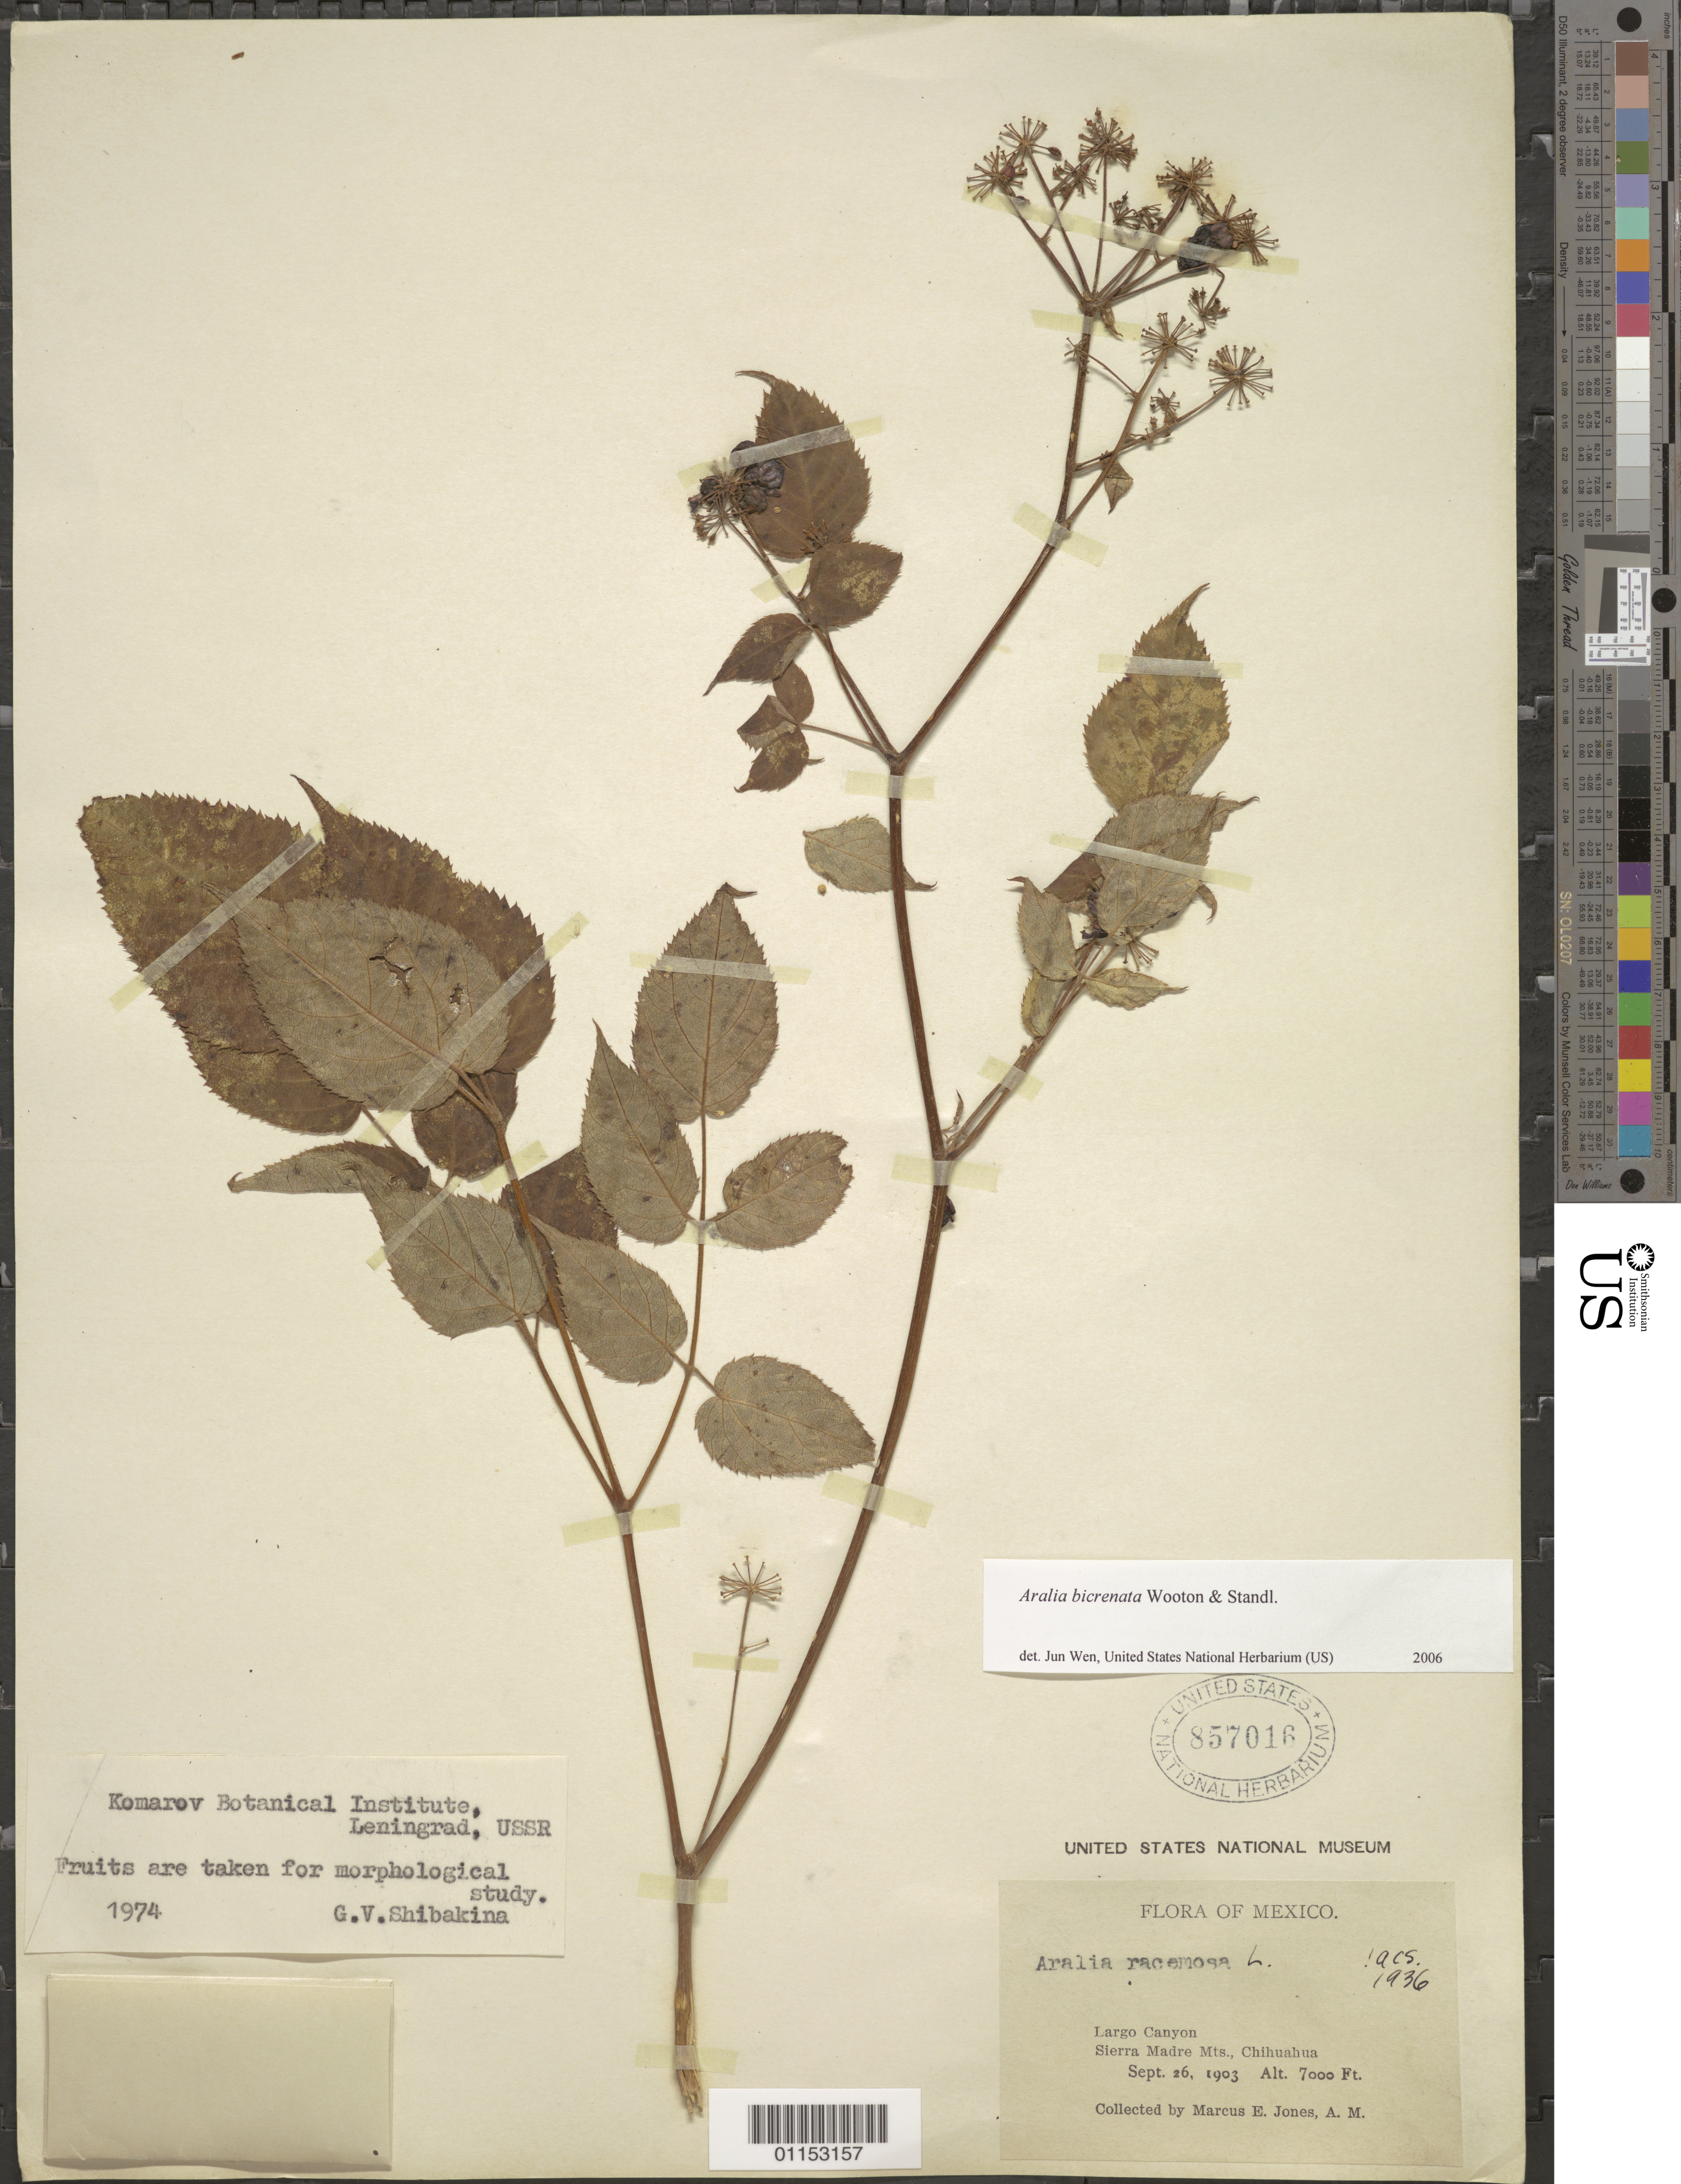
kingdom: Plantae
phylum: Tracheophyta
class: Magnoliopsida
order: Apiales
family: Araliaceae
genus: Aralia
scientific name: Aralia bicrenata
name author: Wooton & Standl.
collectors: M. E. Jones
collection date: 1903-09-26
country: Mexico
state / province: Chihuahua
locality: Largo Canyon. Sierra Madre Mts.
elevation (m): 2134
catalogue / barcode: US 857016